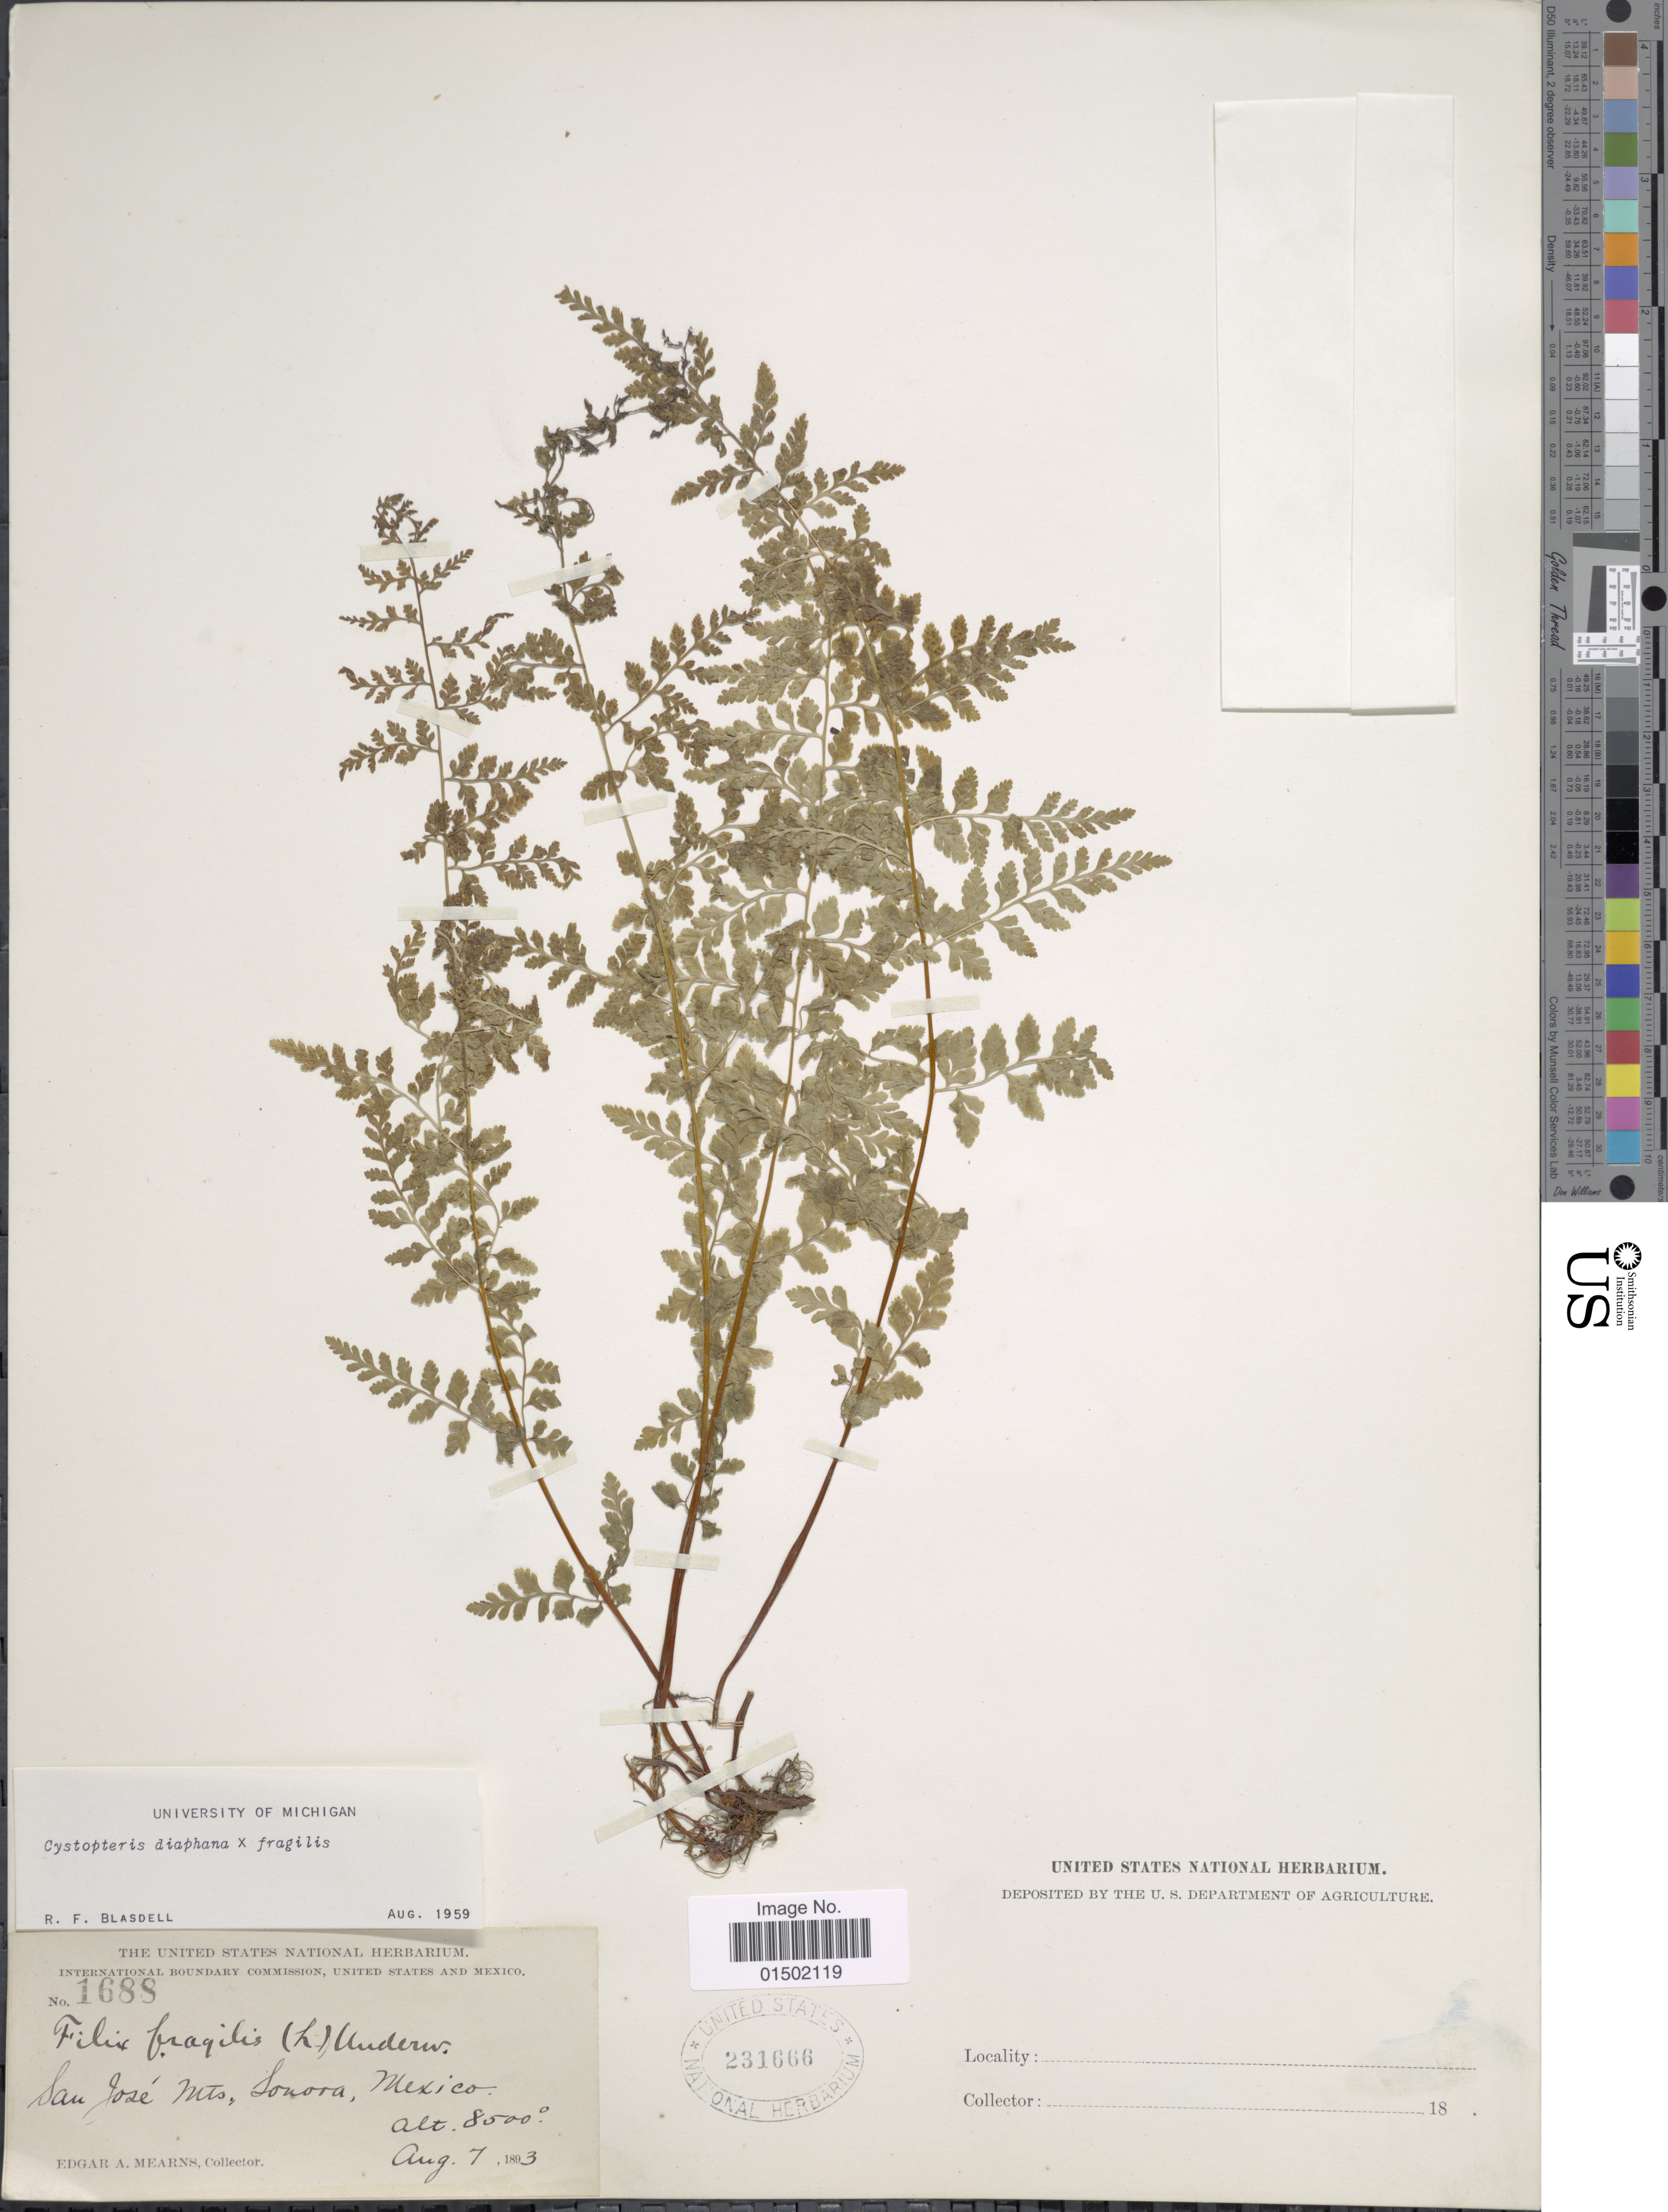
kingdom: Plantae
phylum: Tracheophyta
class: Polypodiopsida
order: Polypodiales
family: Cystopteridaceae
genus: Cystopteris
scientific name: Cystopteris diaphana x C. fragilis (L.) Bernh.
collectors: E. A. Mearns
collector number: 1688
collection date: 1893-08-07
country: Mexico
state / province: Sonora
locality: San Jose Mts.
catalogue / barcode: US 231666